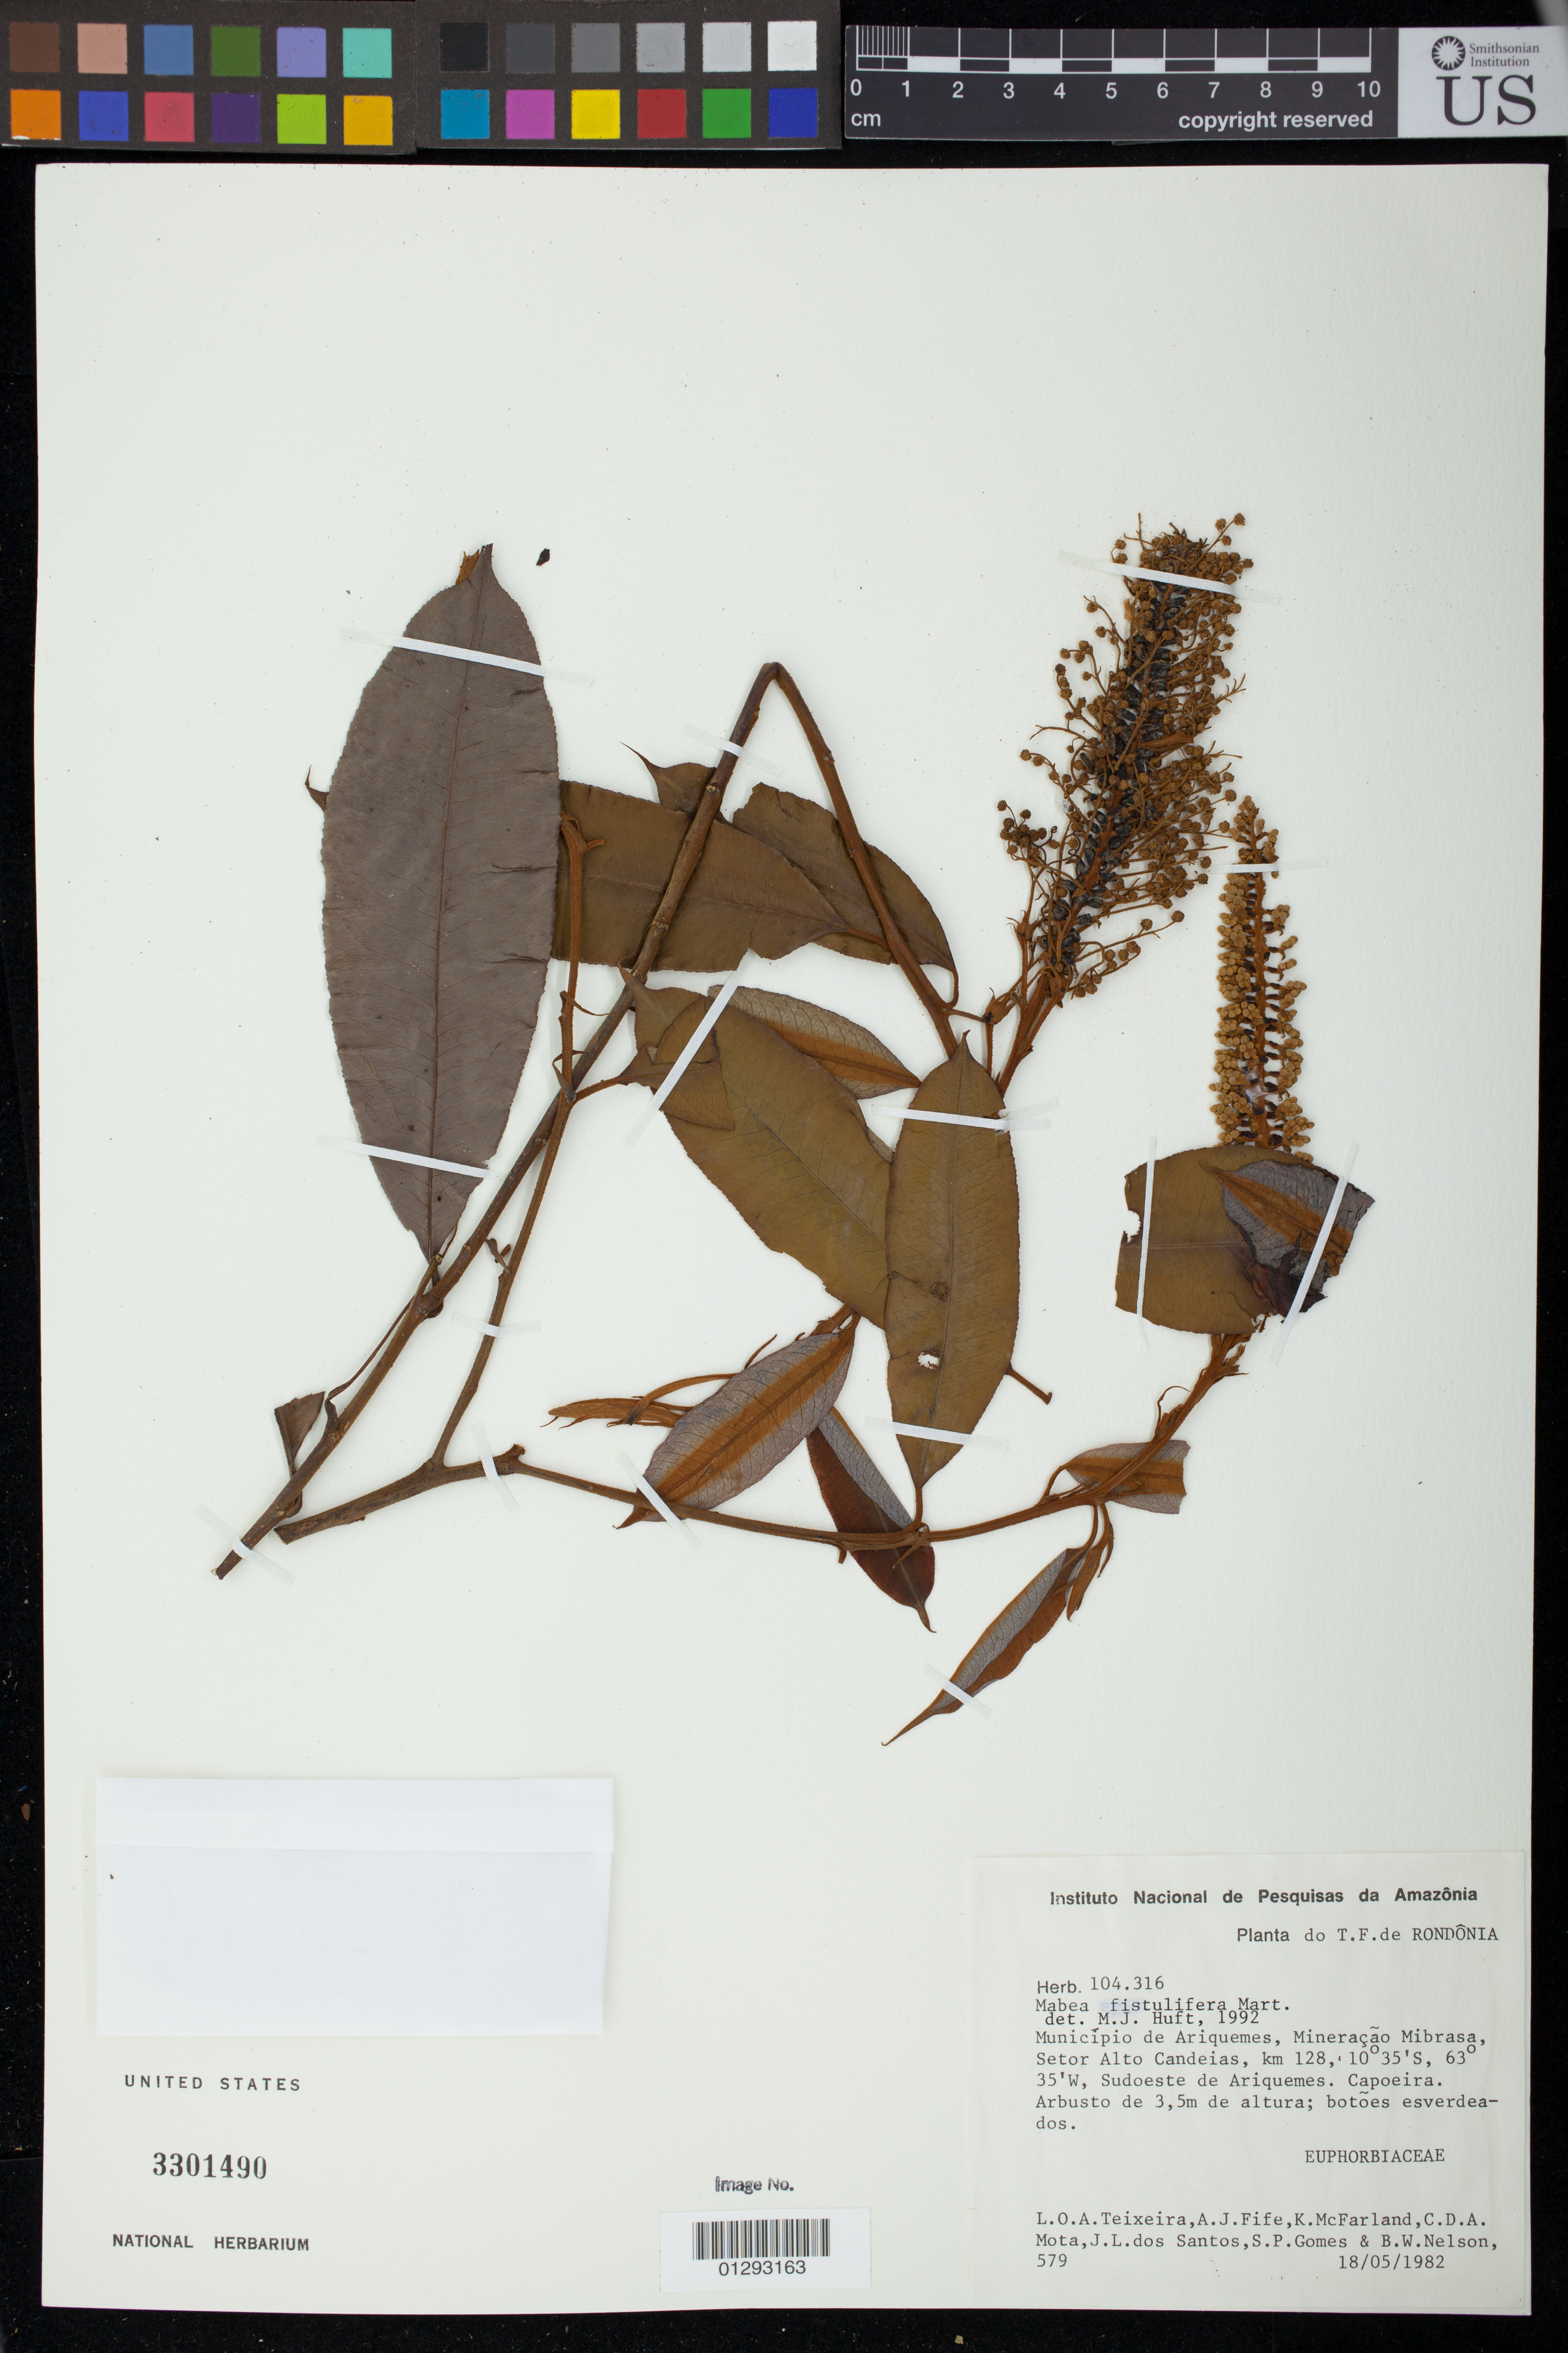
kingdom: Plantae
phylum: Tracheophyta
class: Magnoliopsida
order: Malpighiales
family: Euphorbiaceae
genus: Mabea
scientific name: Mabea fistulifera subsp. fistulifera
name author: Mart.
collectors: L. O. A. Teixeira, A. Fife, K. McFarland, C. D. A. Mota, J. Leandro dos Santos, S. P. Gomes & B. W. Nelson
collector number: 579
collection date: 1982-05-18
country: Brazil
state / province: Rondonia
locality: Municipio de Ariquemes, Mineracao Mibrasa, Setor Alto Candeias, km 128, Sudoeste de Ariquemes. Capoeira.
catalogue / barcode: US 3301490